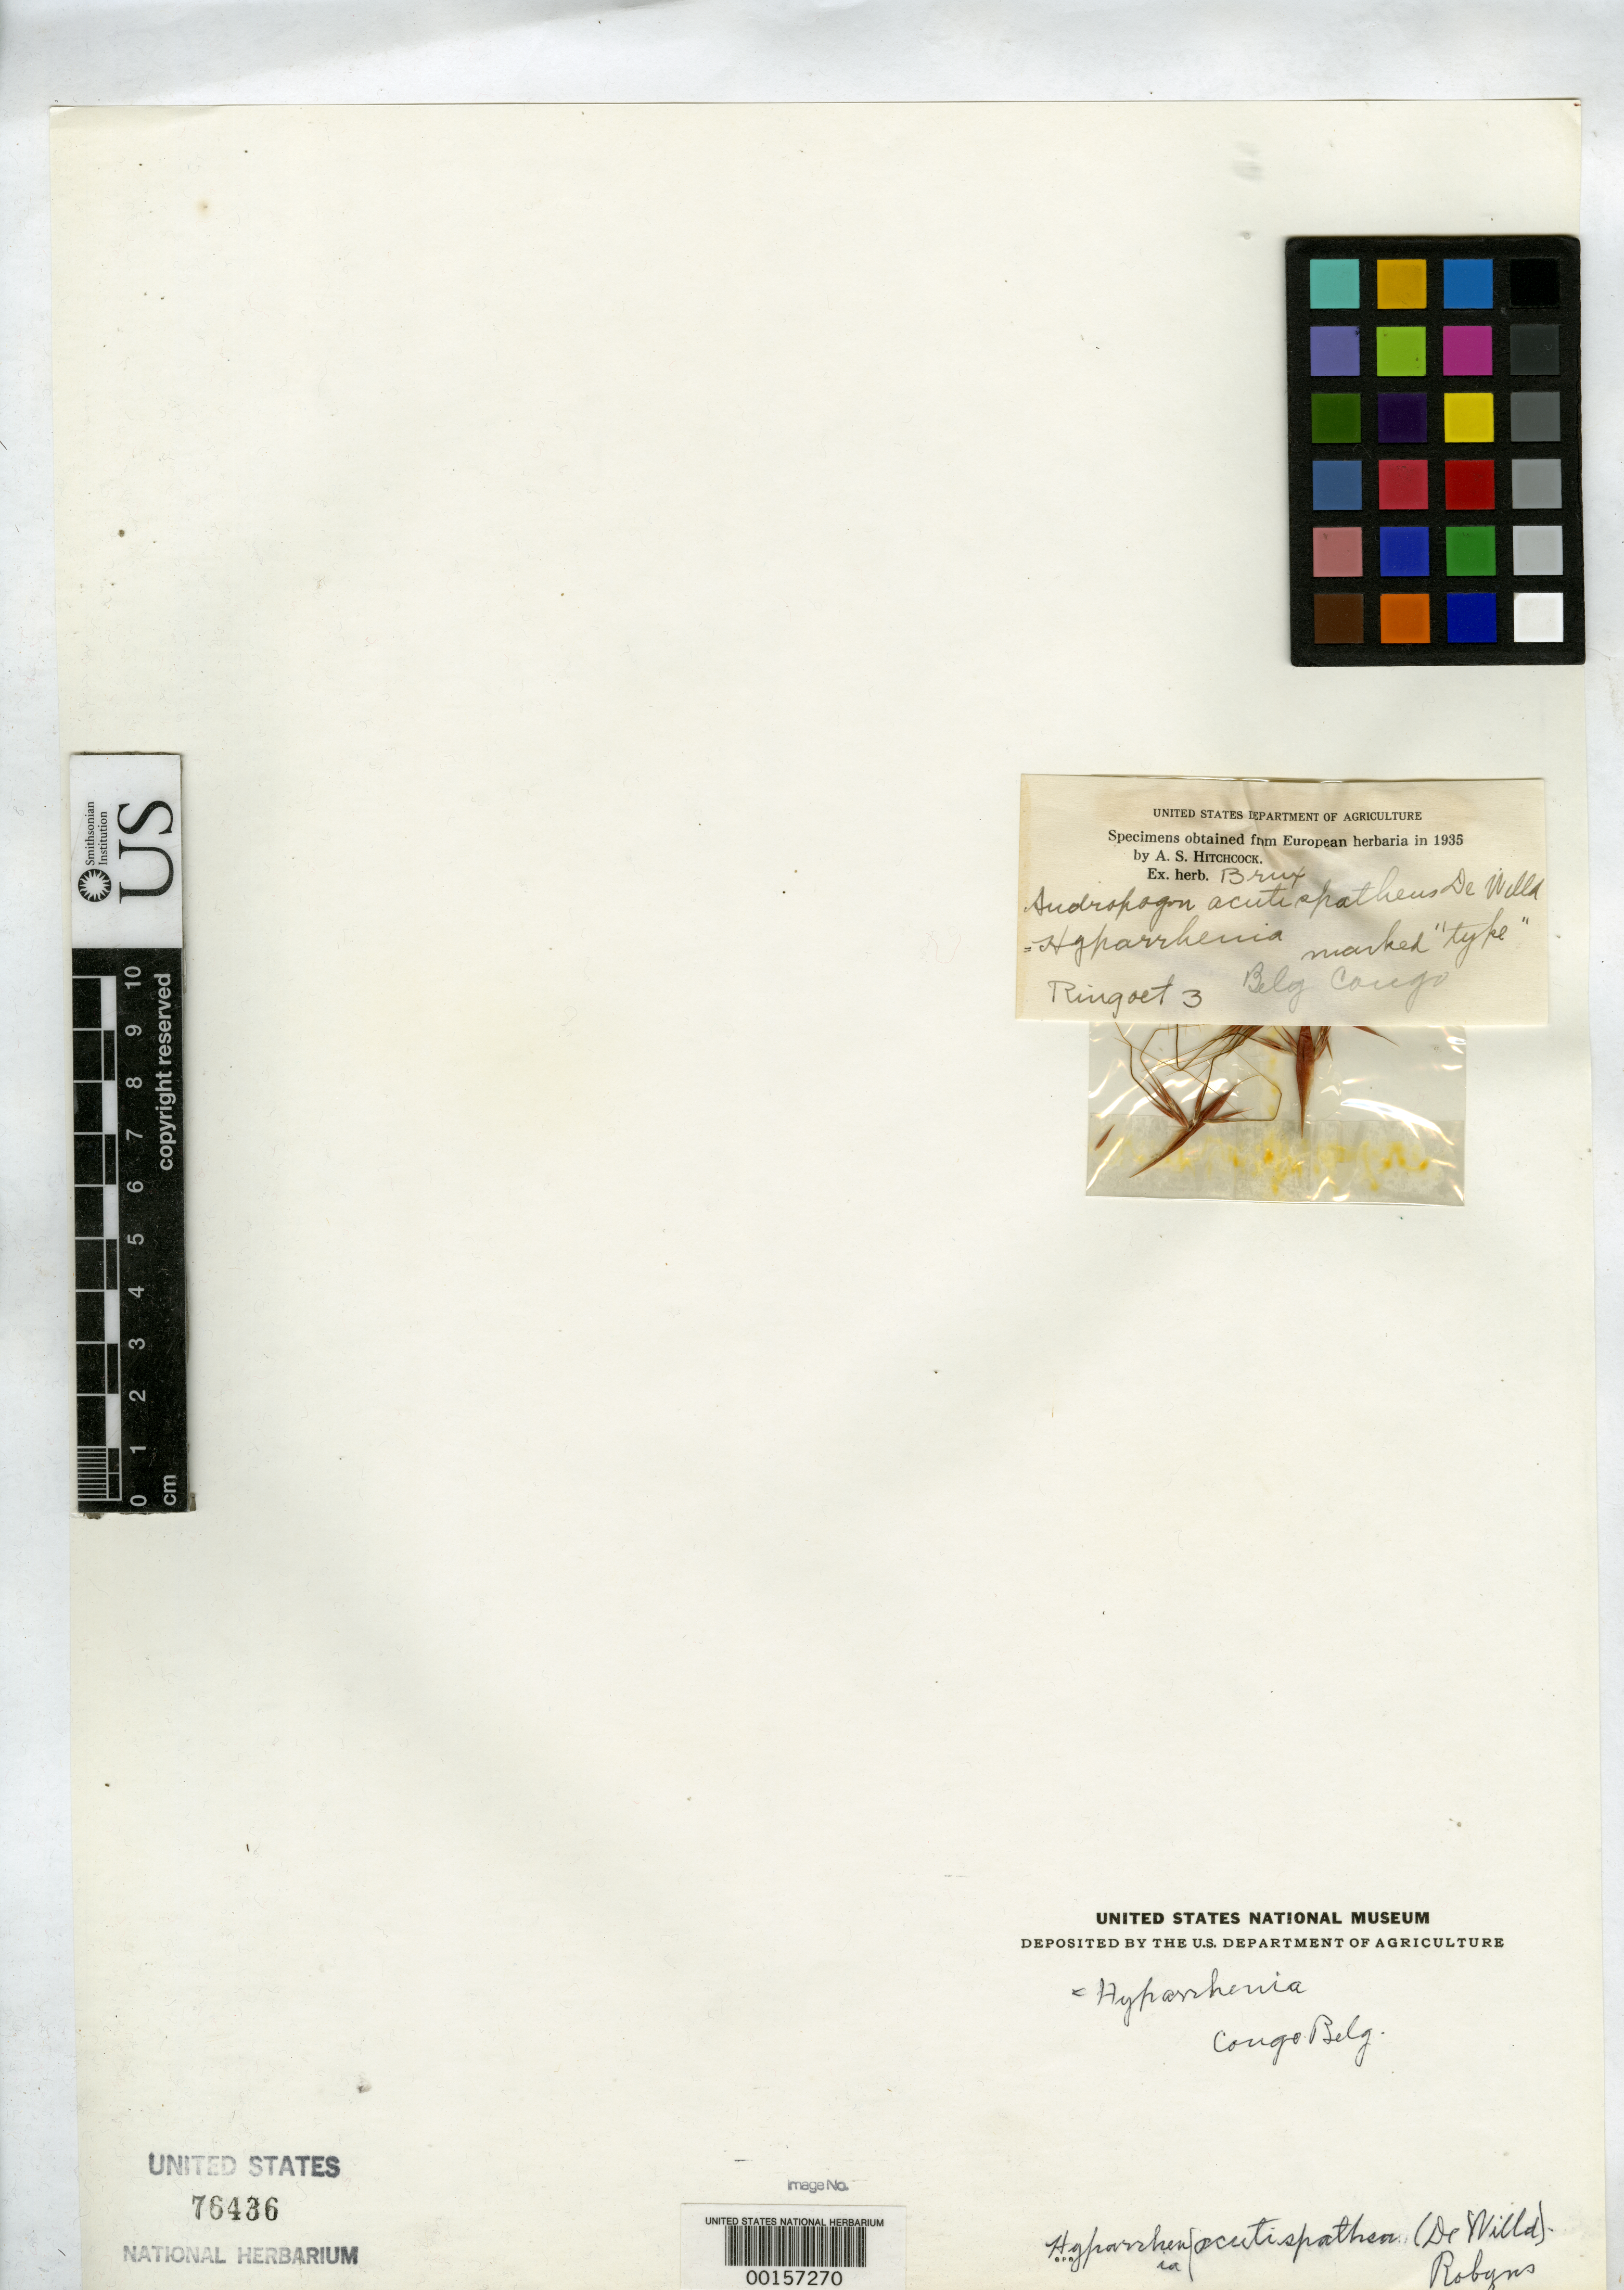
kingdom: Plantae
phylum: Tracheophyta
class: Liliopsida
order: Poales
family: Poaceae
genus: Cymbopogon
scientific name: Cymbopogon acutispatheus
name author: De Wild.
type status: Type Fragment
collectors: A. Ringoet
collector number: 3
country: Congo, Democratic Republic of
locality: Shinsenda.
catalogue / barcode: US 76436